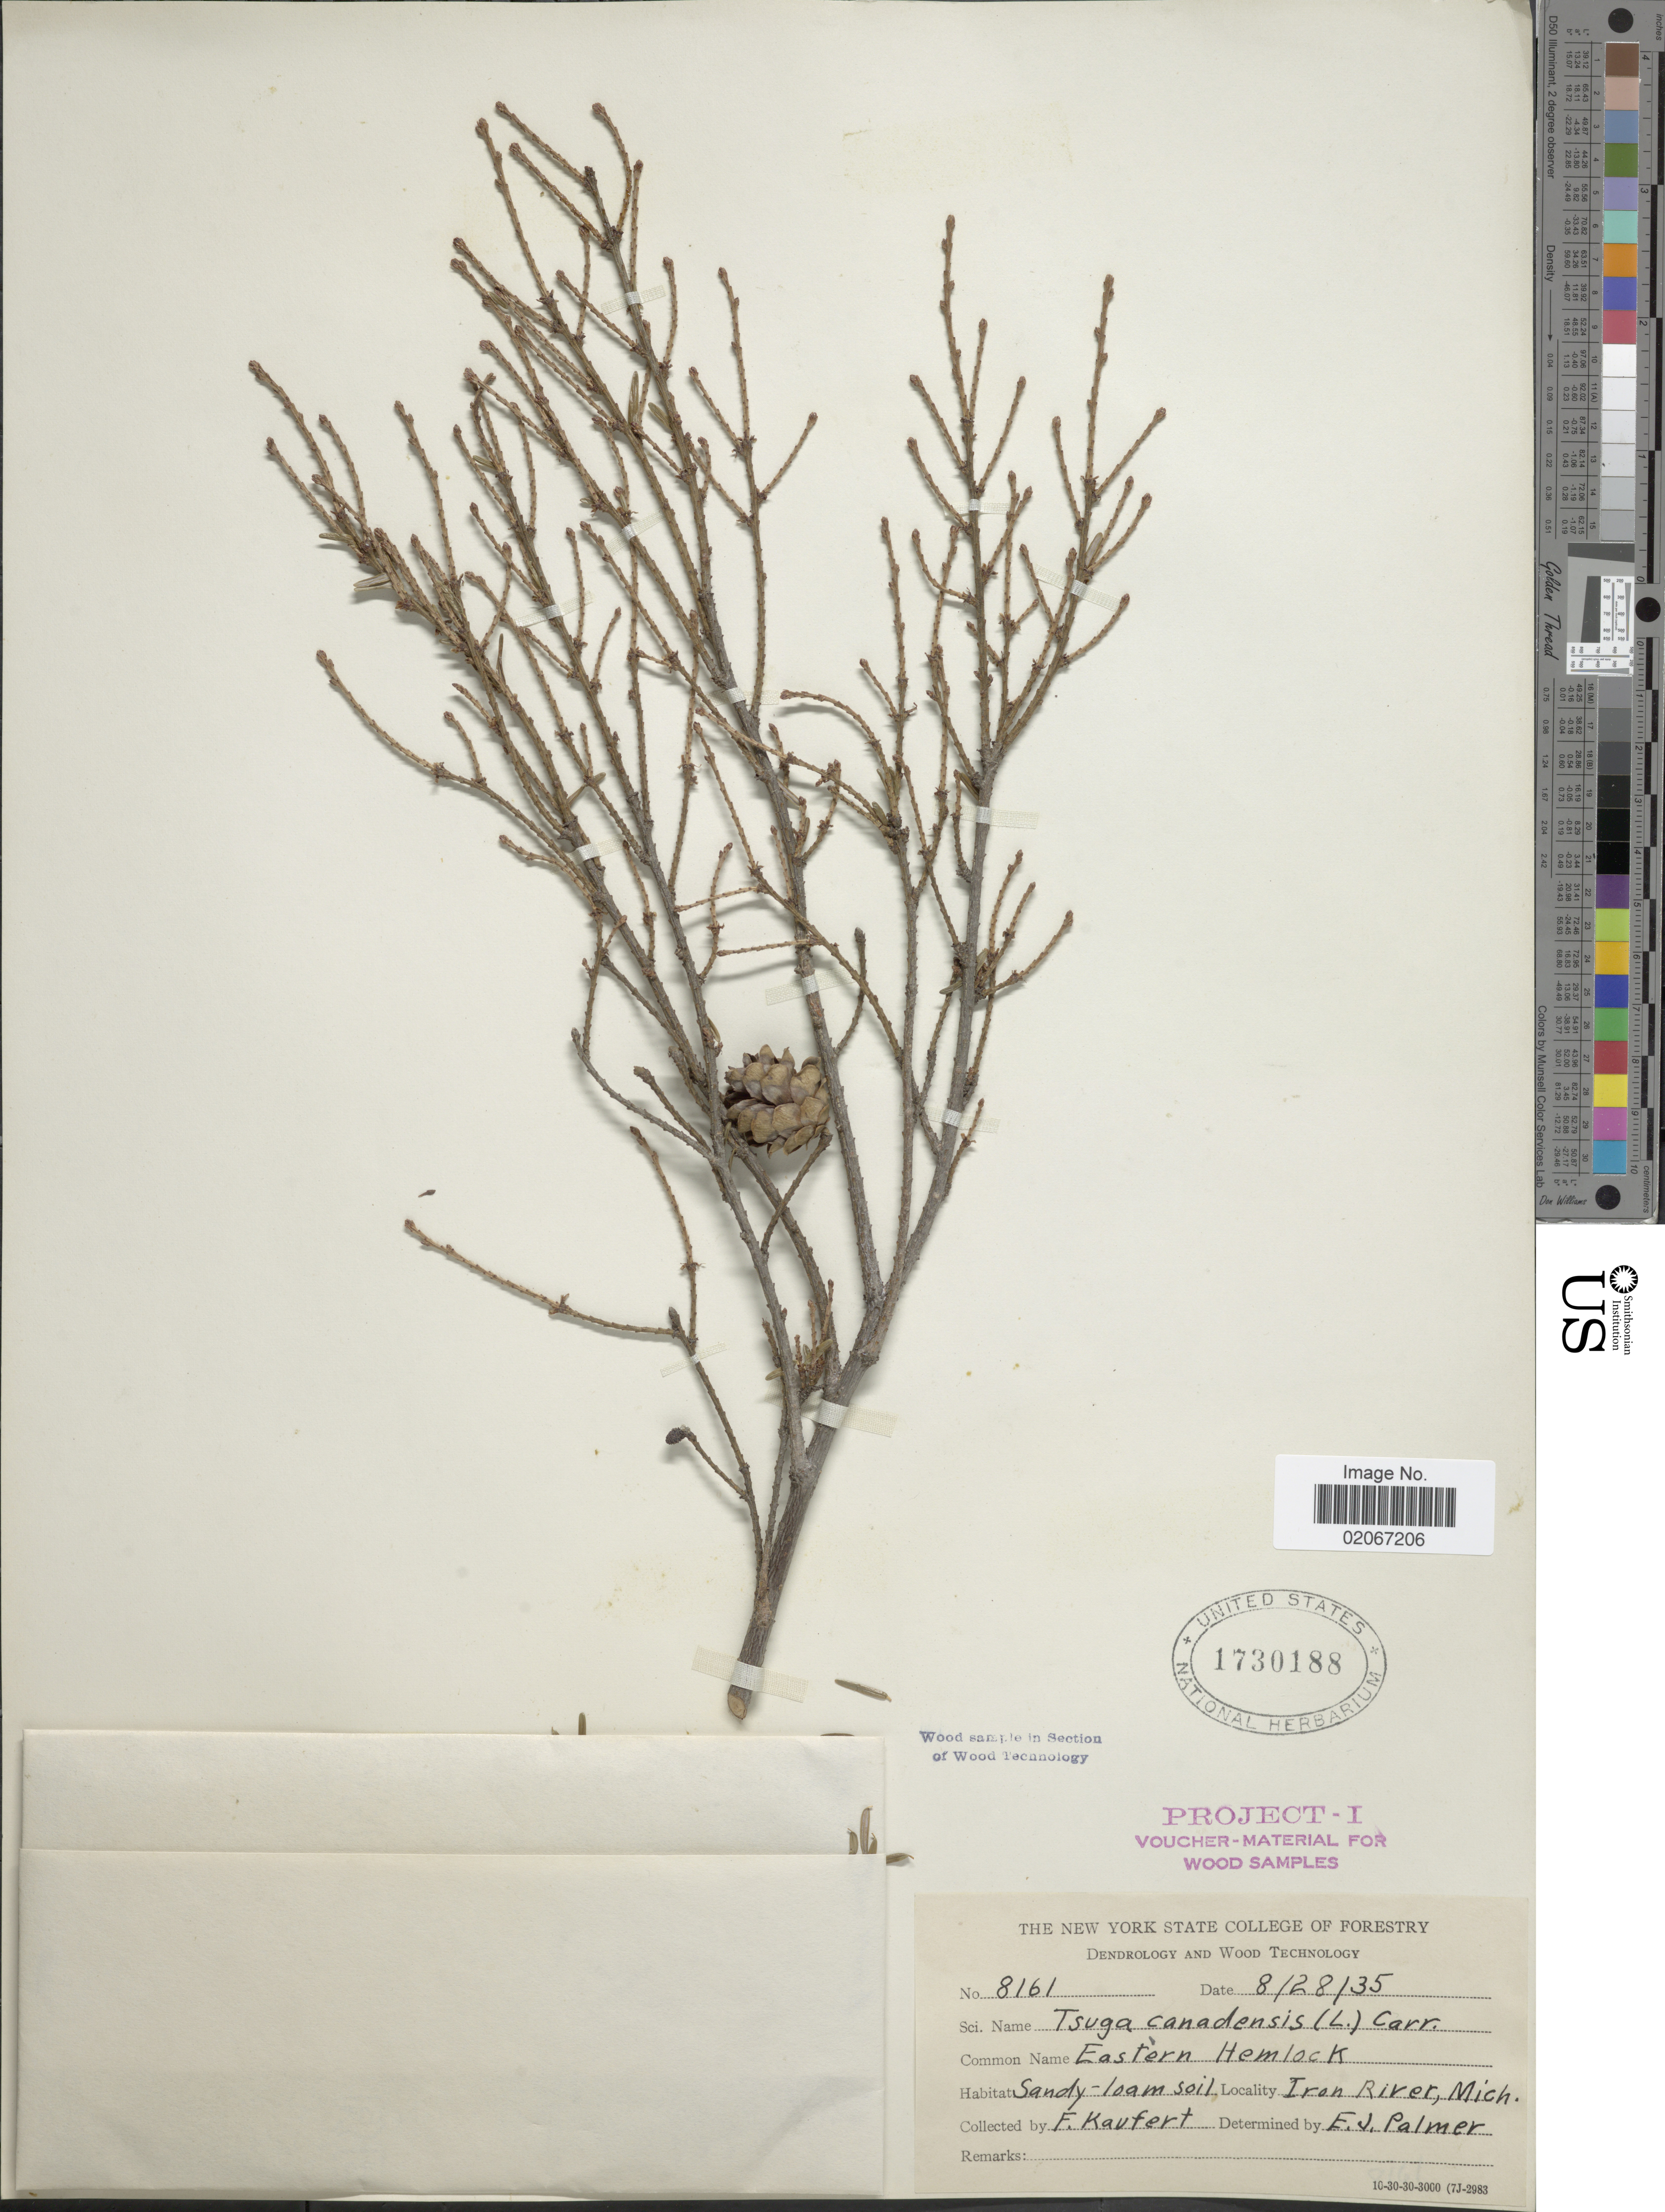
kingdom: Plantae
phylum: Tracheophyta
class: Pinopsida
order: Pinales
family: Pinaceae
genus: Tsuga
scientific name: Tsuga canadensis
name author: (L.) Carrière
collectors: F. Kaufert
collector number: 8161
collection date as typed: Transcribed d/m/y: 28/8/35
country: United States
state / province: Michigan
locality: Iron River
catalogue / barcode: US 1730188